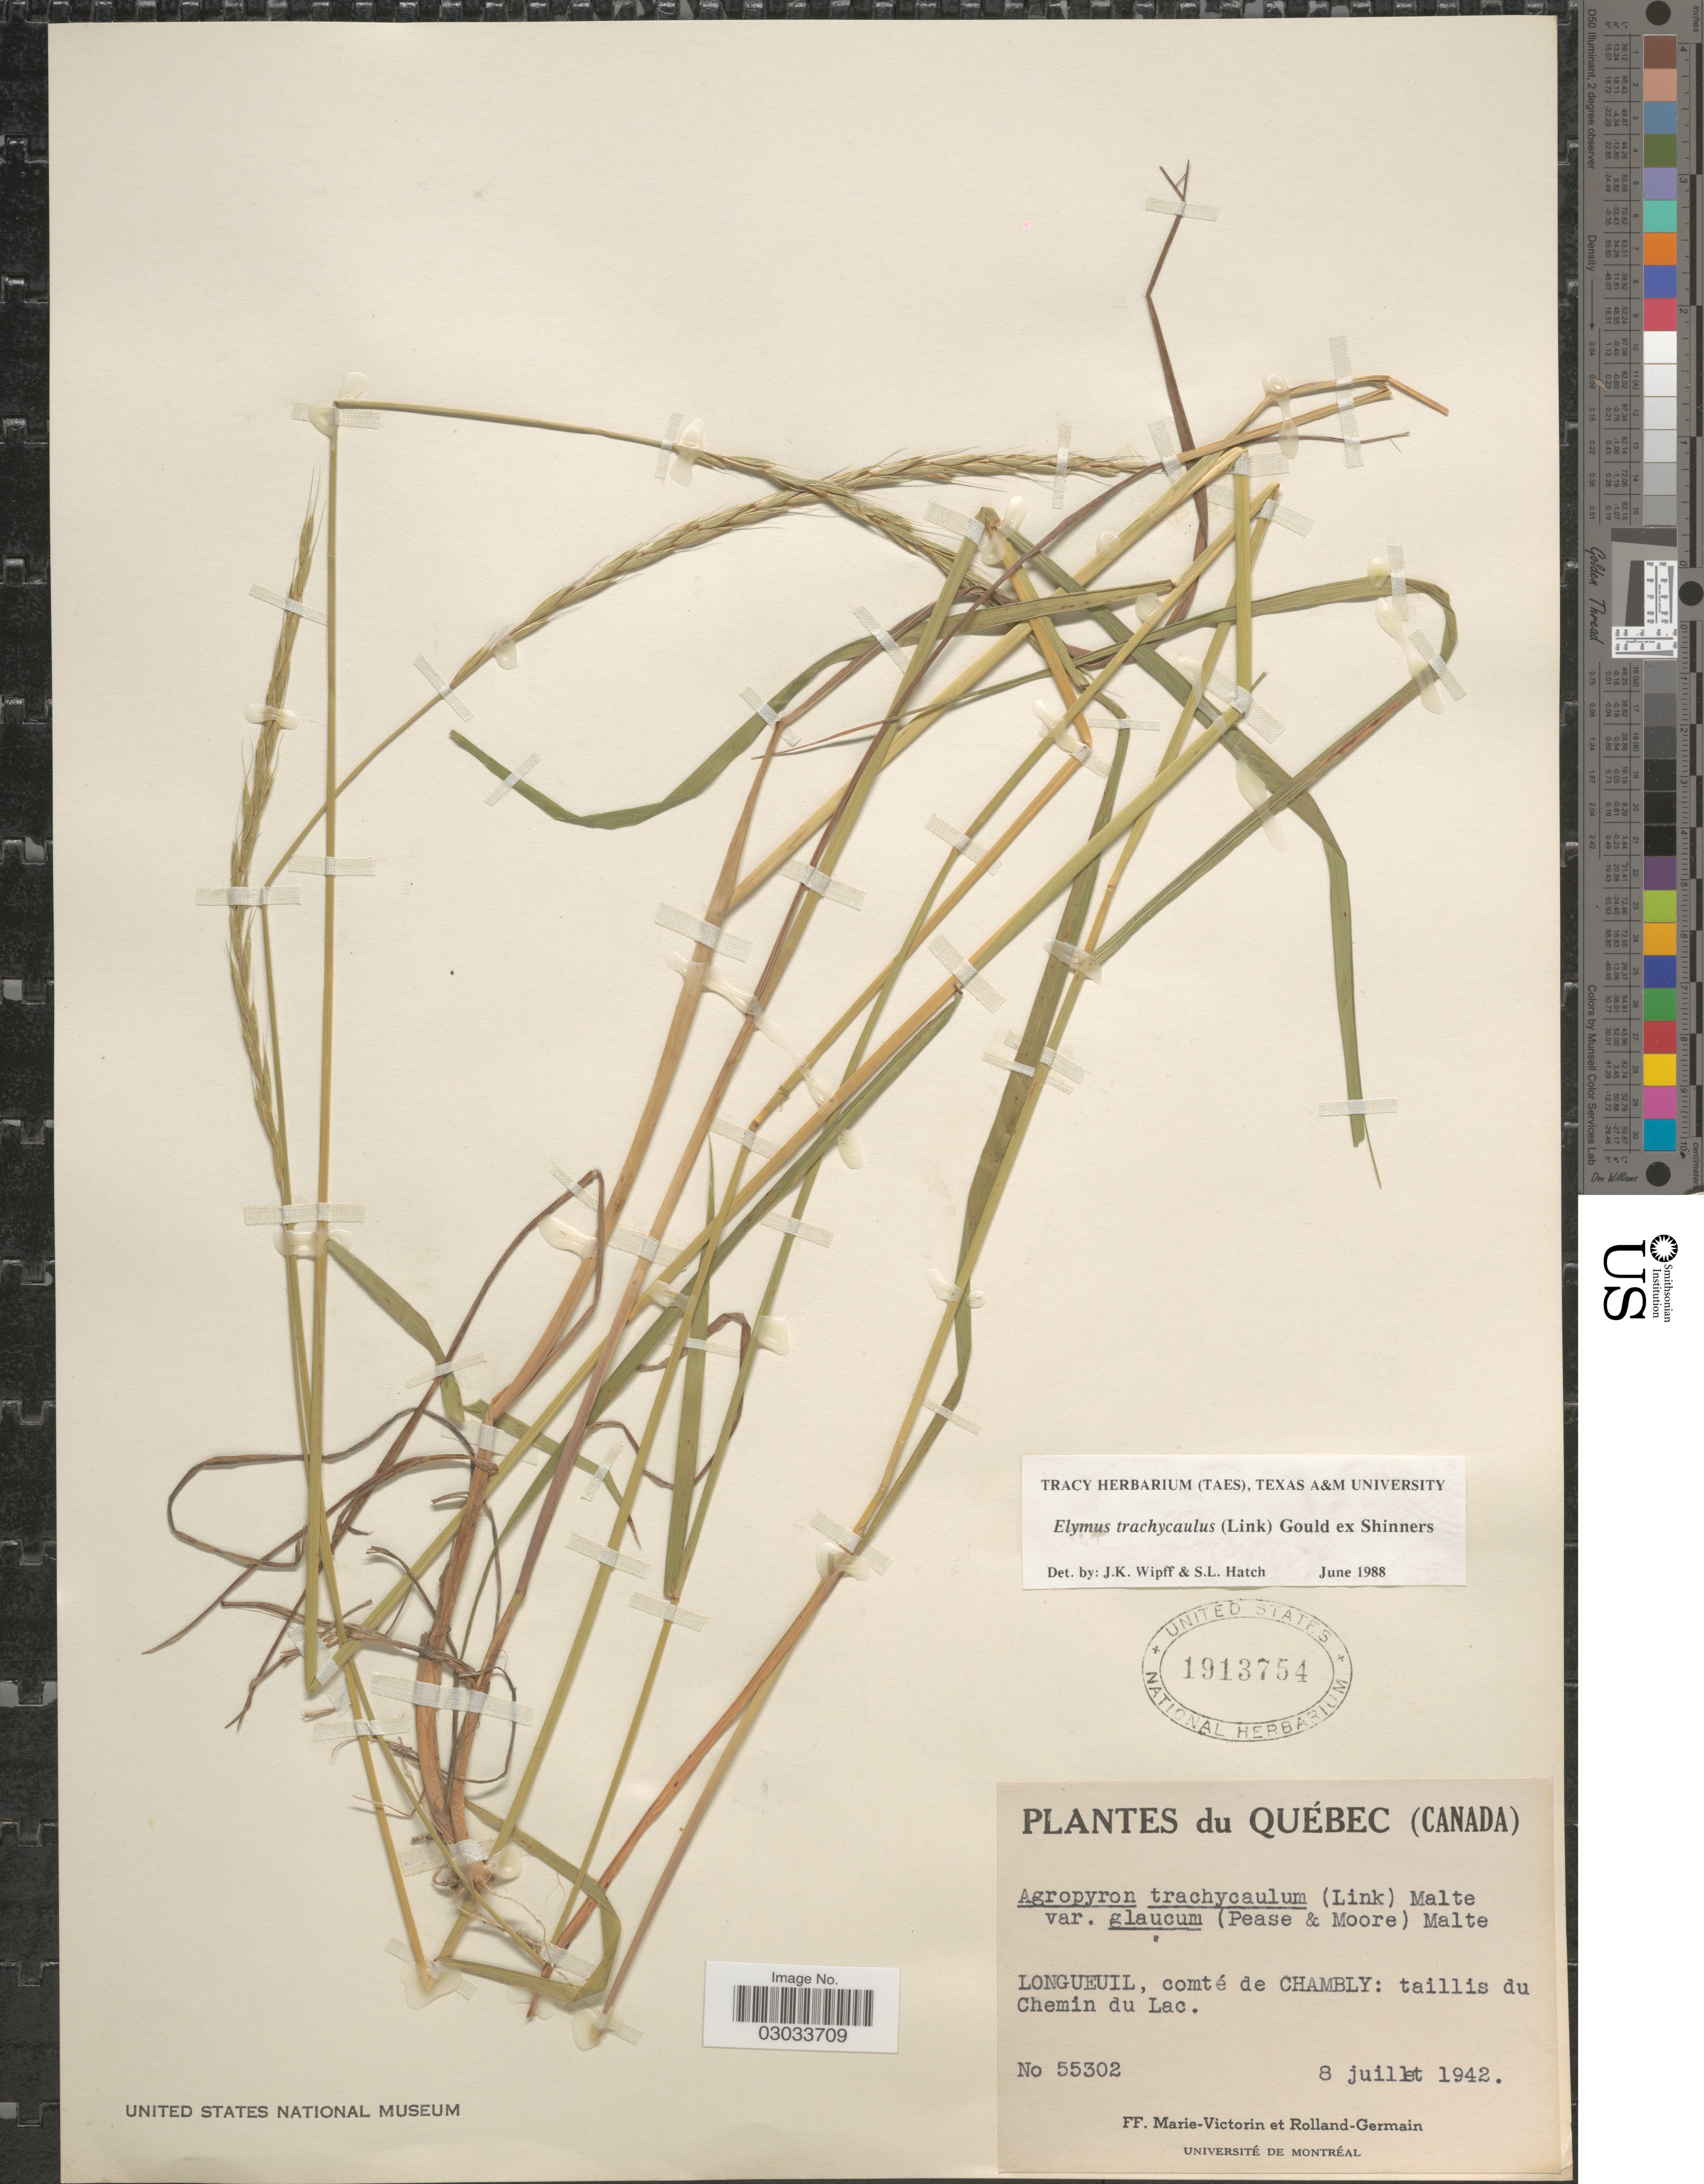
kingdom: Plantae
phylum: Tracheophyta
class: Liliopsida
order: Poales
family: Poaceae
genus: Elymus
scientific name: Elymus trachycaulus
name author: (Link) Gould ex Shinners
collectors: F. Marie-Victorin & Rolland-Germain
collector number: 55302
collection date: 1942-07-08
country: Canada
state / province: Quebec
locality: Québec. Longueuil, comté de Chambly: taillis du Chemin du Lac.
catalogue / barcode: US 1913754